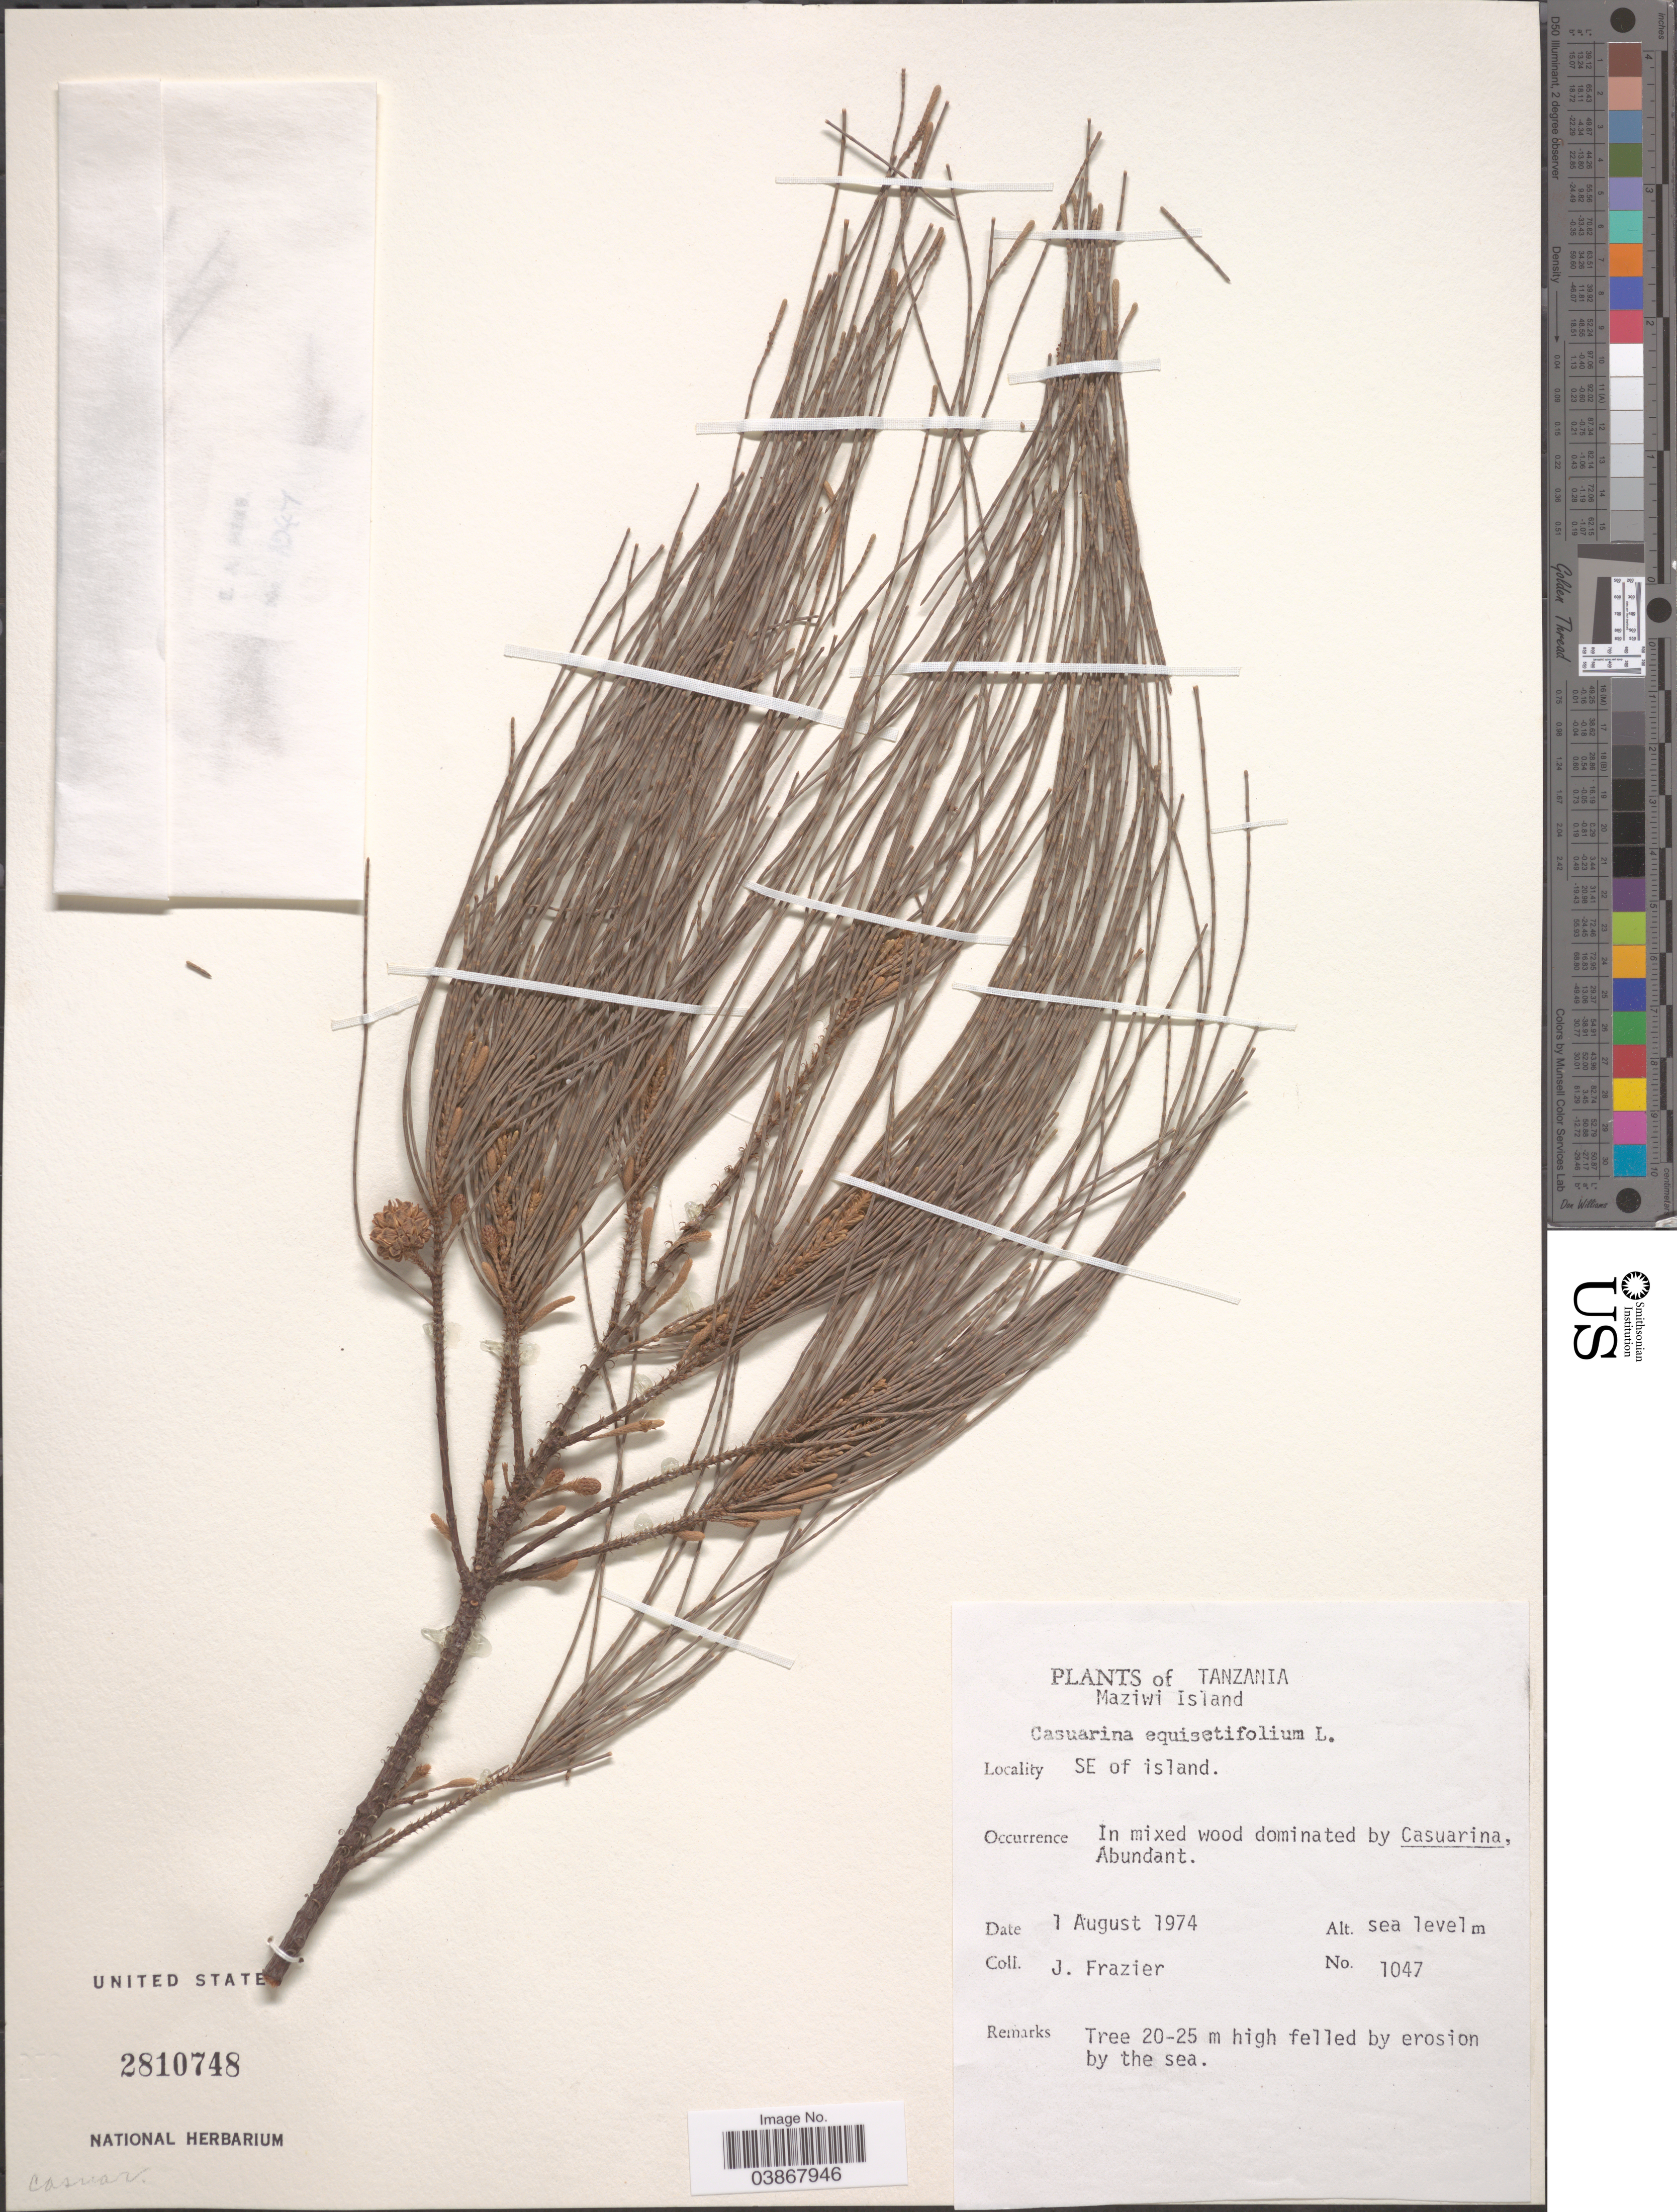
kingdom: Plantae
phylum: Tracheophyta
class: Magnoliopsida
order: Fagales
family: Casuarinaceae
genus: Casuarina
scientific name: Casuarina equisetifolia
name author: L.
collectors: J. Frazier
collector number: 1047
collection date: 1974-08-01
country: Tanzania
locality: Maziwi Island. SE of island.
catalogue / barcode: US 2810748